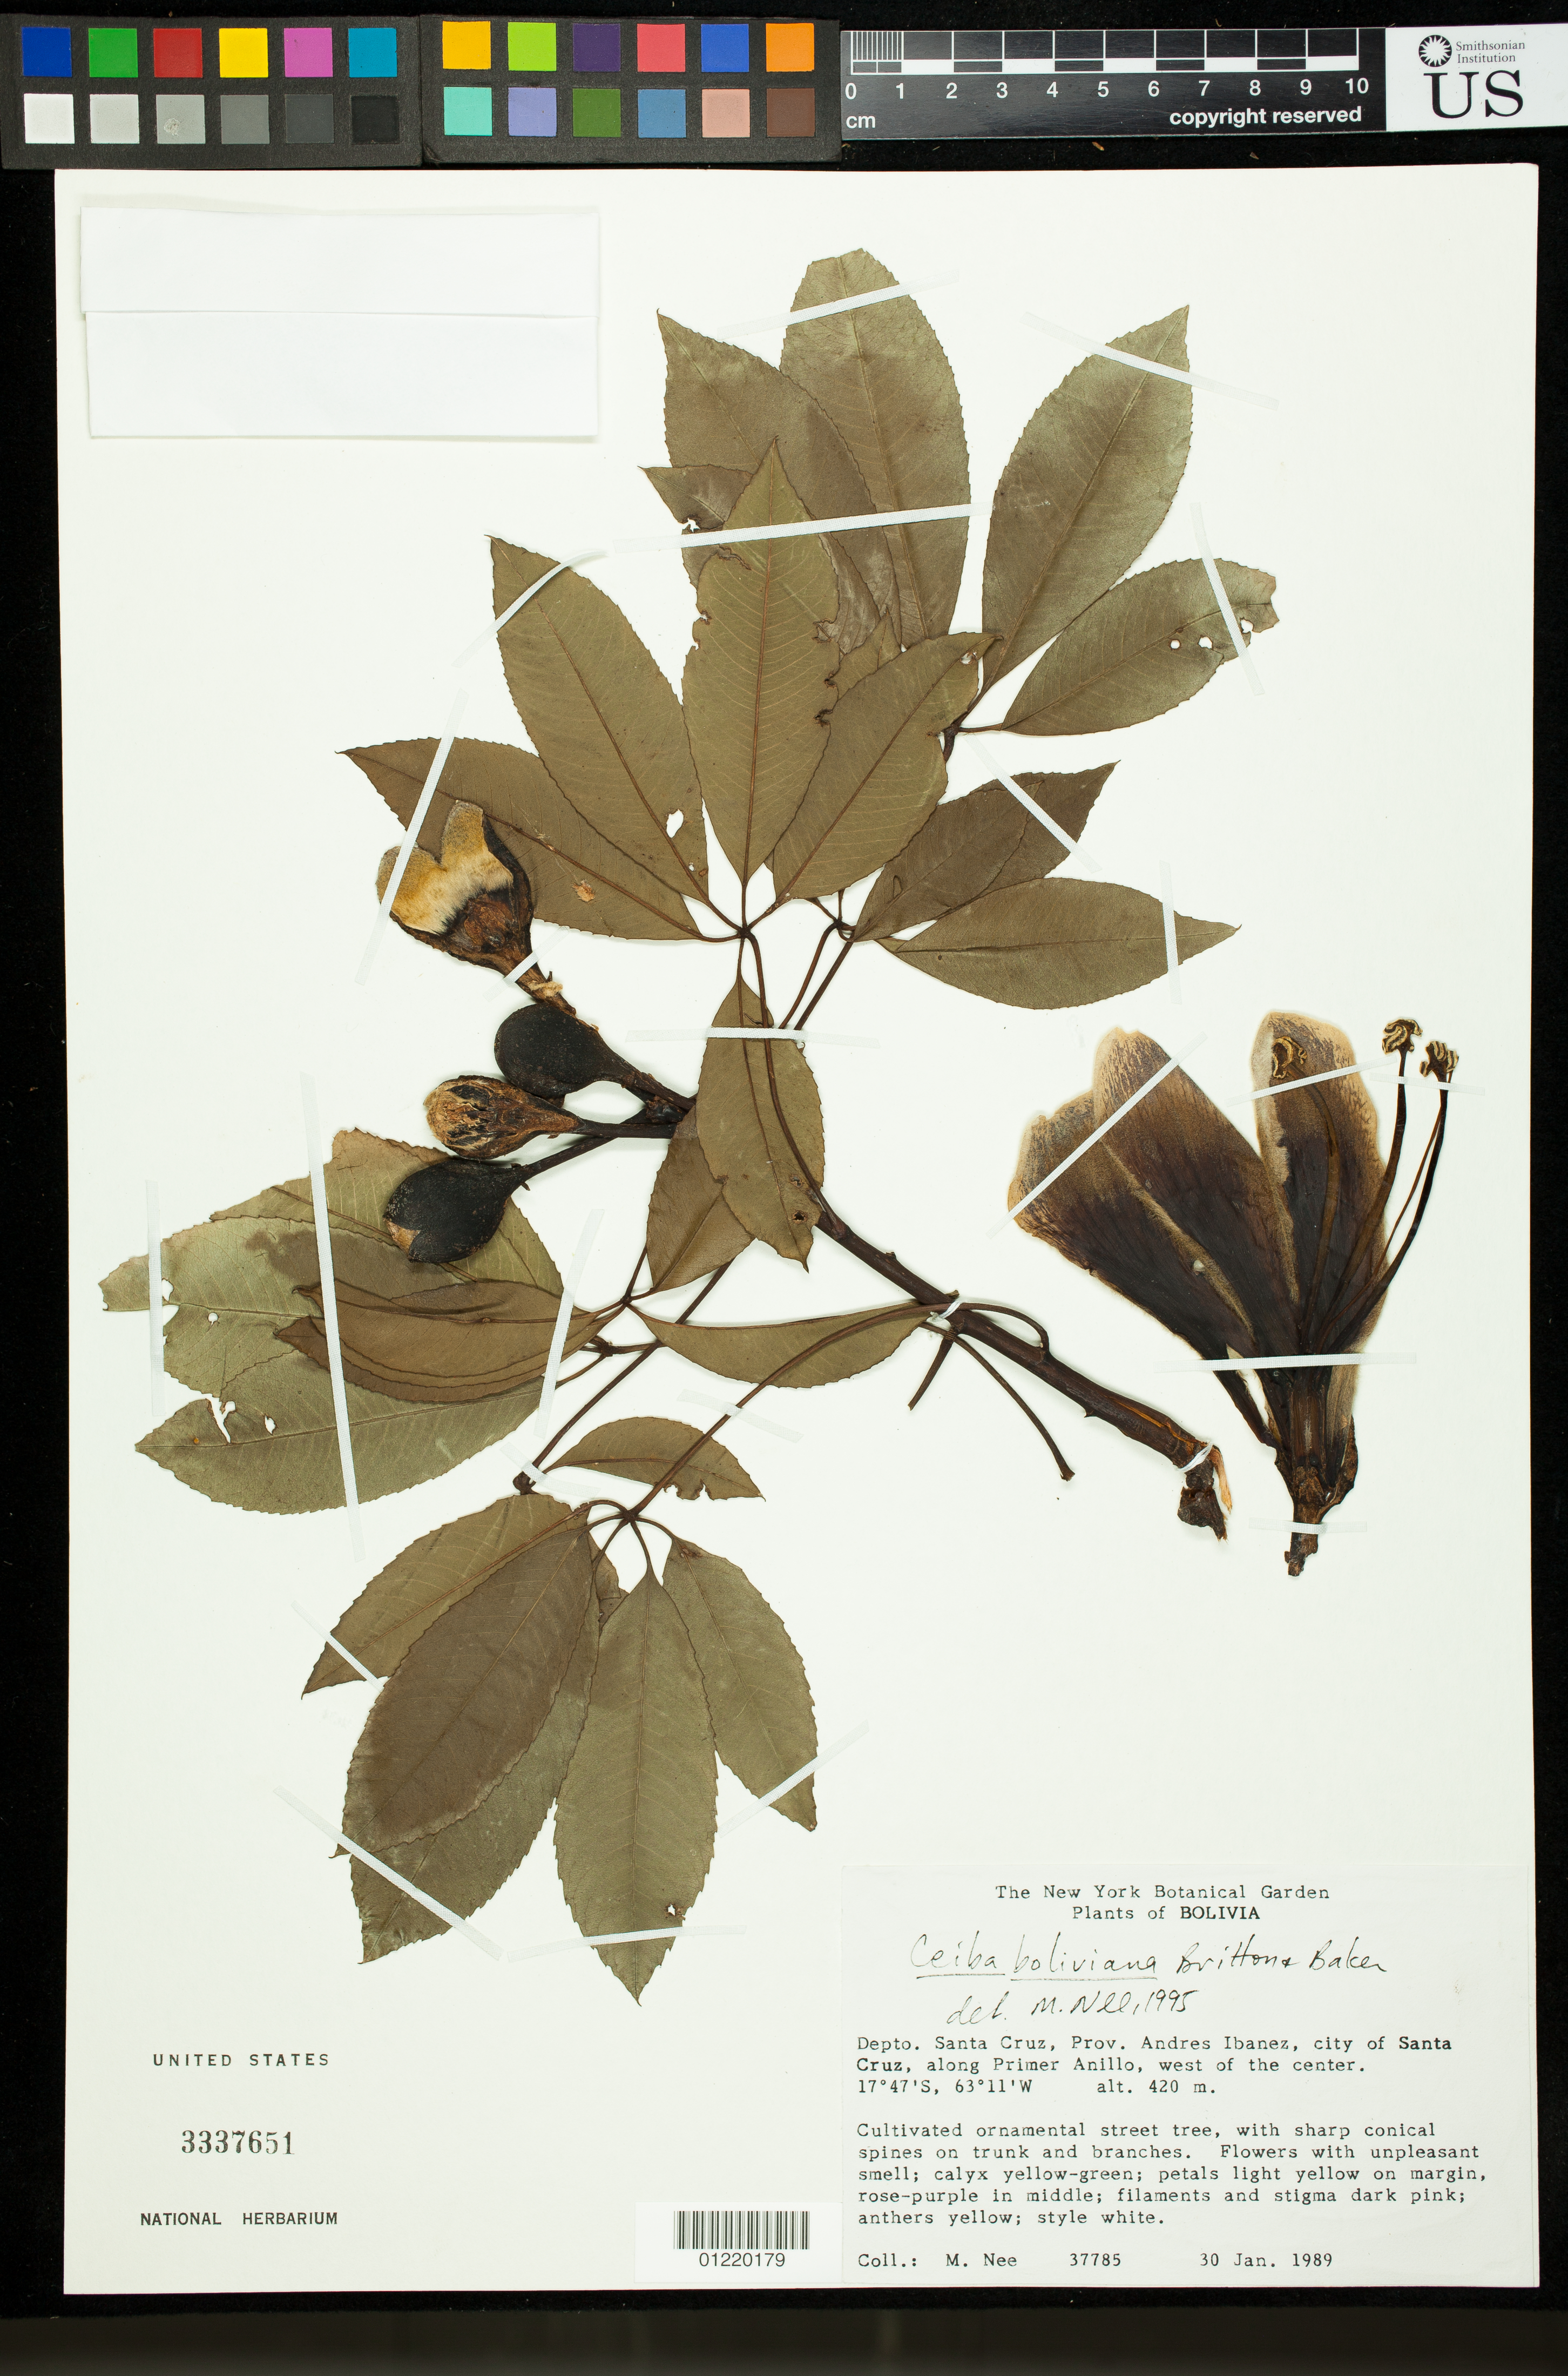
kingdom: Plantae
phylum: Tracheophyta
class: Magnoliopsida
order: Malvales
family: Malvaceae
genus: Ceiba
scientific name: Ceiba boliviana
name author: Britten & Baker f.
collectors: M. Nee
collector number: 37785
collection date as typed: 1/30/1989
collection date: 1989-01-30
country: Bolivia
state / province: Santa Cruz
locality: Prov. Andres Ibanez, city of Santa Cruz, along Primer Anillo, West of the center.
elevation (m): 420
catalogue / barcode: US 3337651